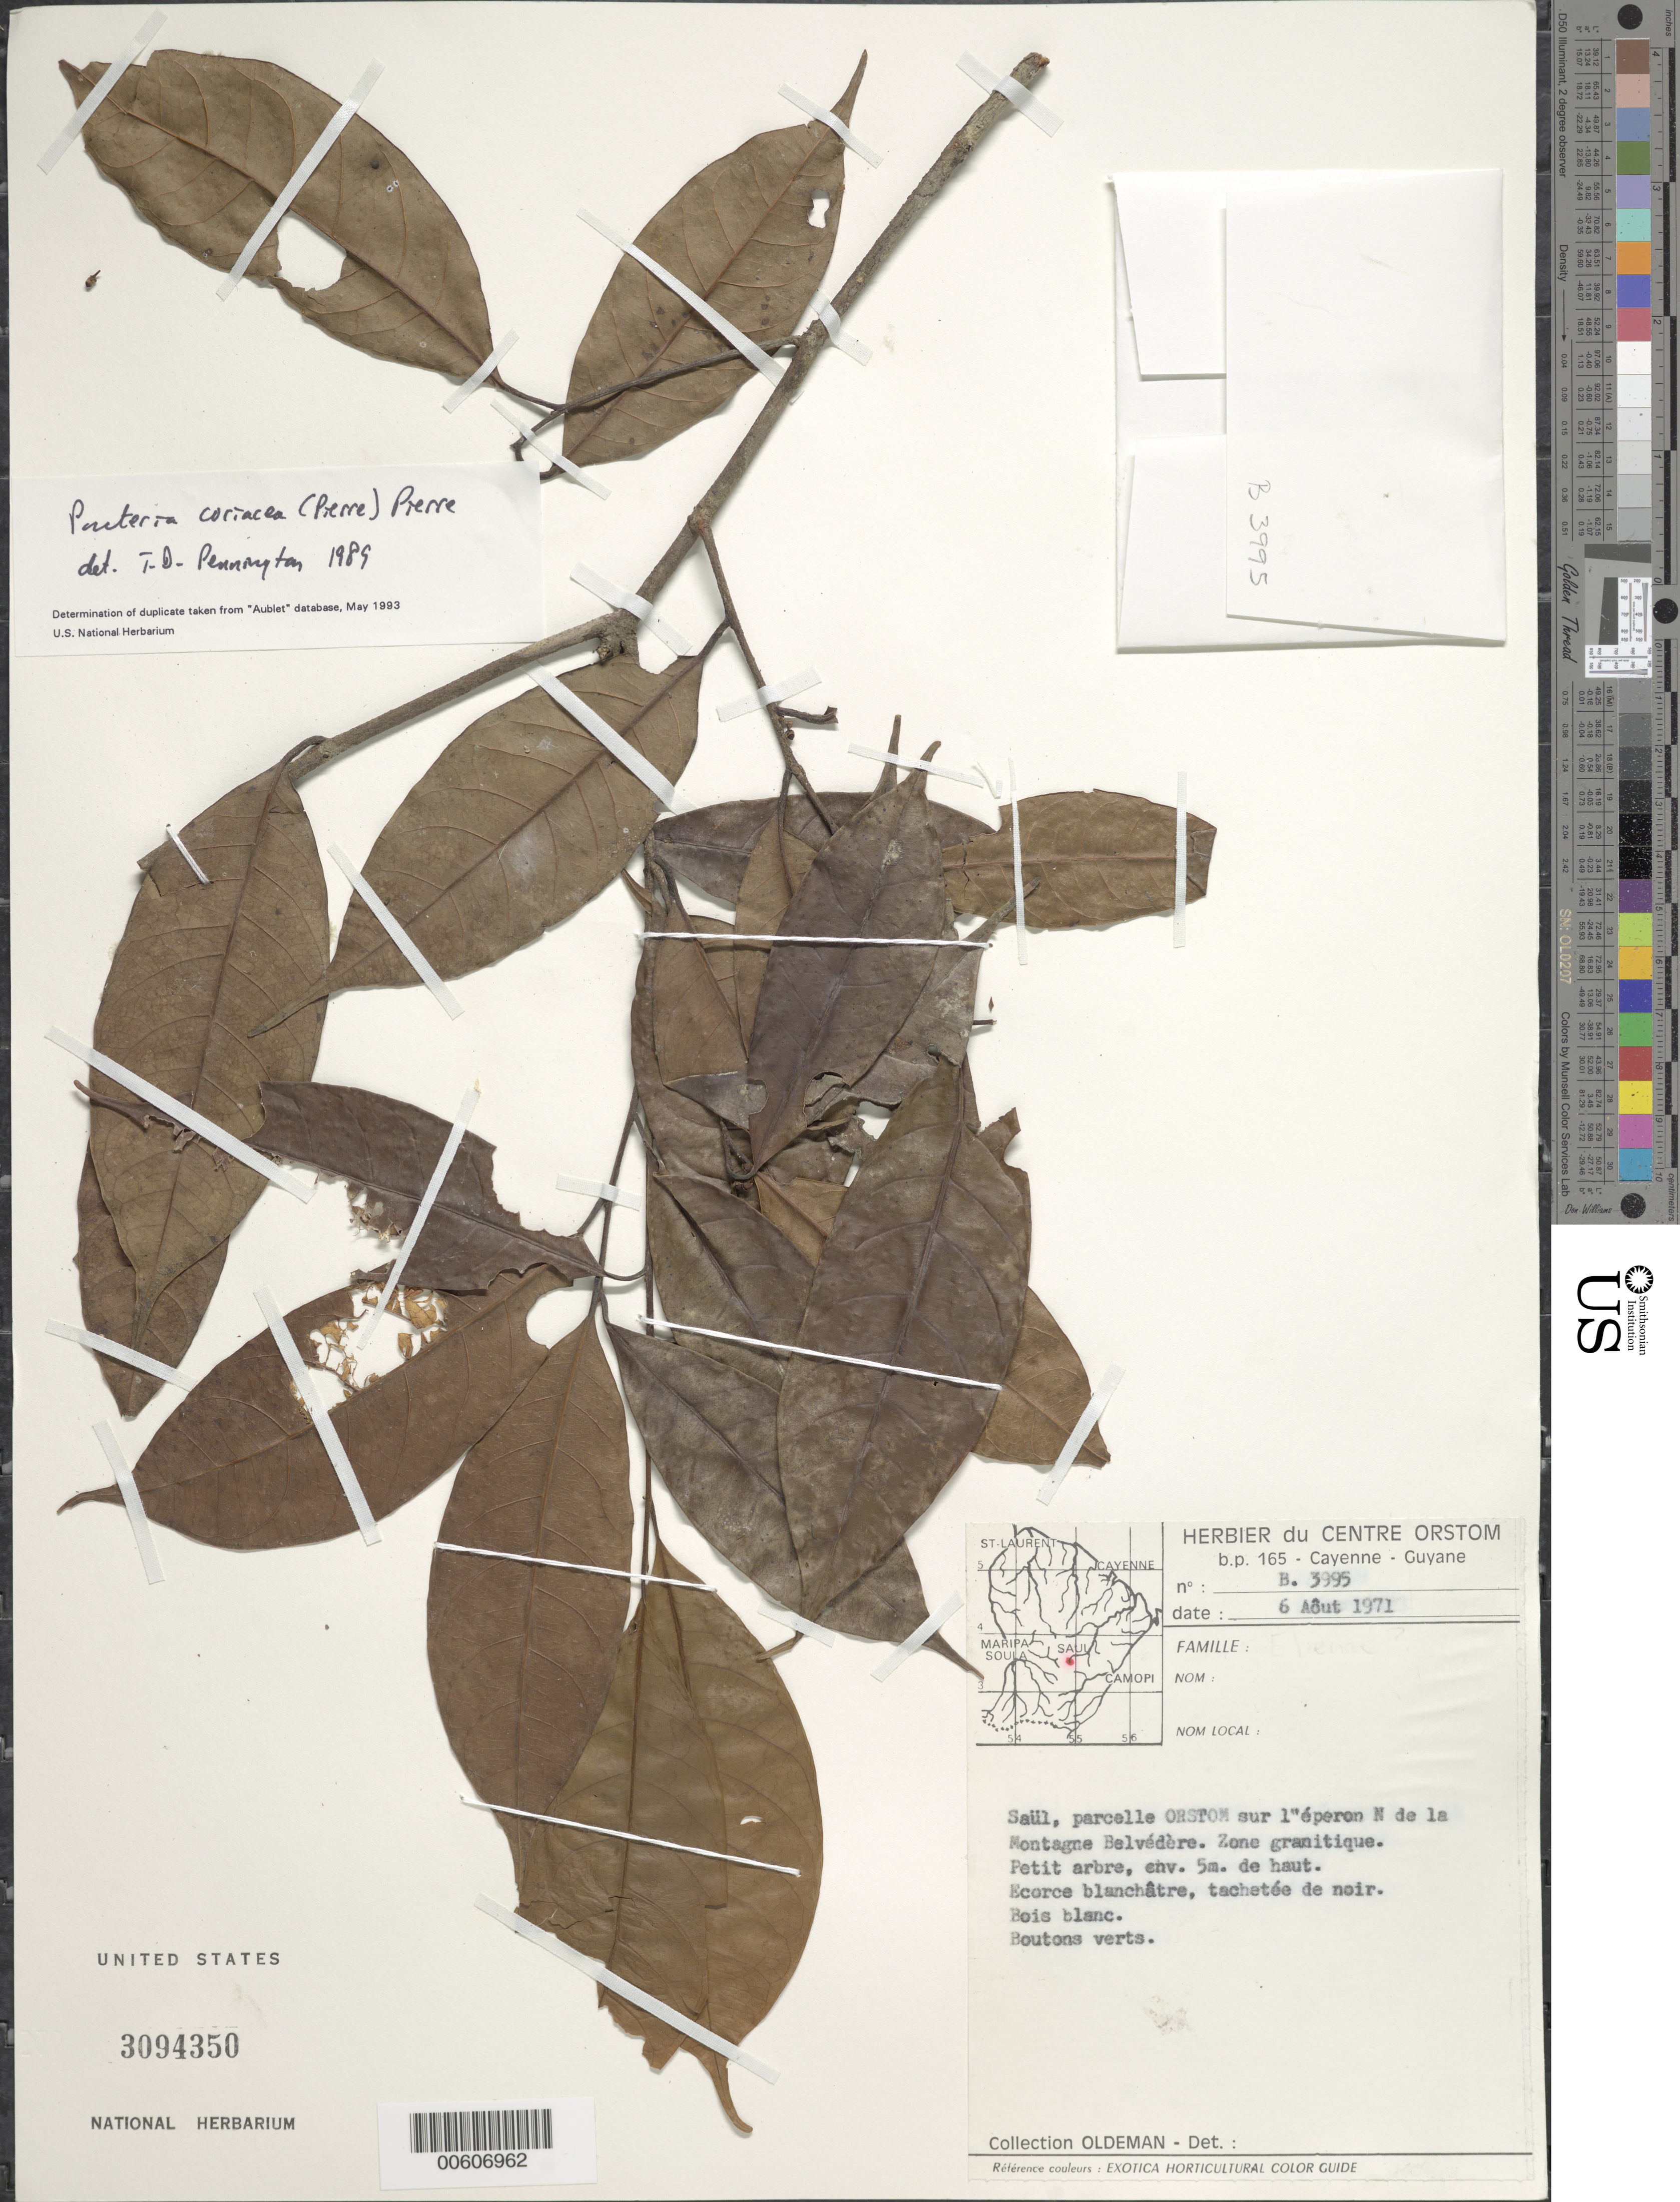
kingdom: Plantae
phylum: Tracheophyta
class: Magnoliopsida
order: Ericales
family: Sapotaceae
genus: Pouteria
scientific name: Pouteria coriacea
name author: (Pierre) Pierre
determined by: Pennington, T. D., (K)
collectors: R. Oldeman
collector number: B 3995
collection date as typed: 6-Aug-71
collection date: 1971-08-06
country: French Guiana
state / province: Saint-Laurent-du-Maroni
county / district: Saül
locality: Saül, parcelle ORSTOM sur l'éperon N de la Montagne Belvédère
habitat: Zone granitique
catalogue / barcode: US 3094350